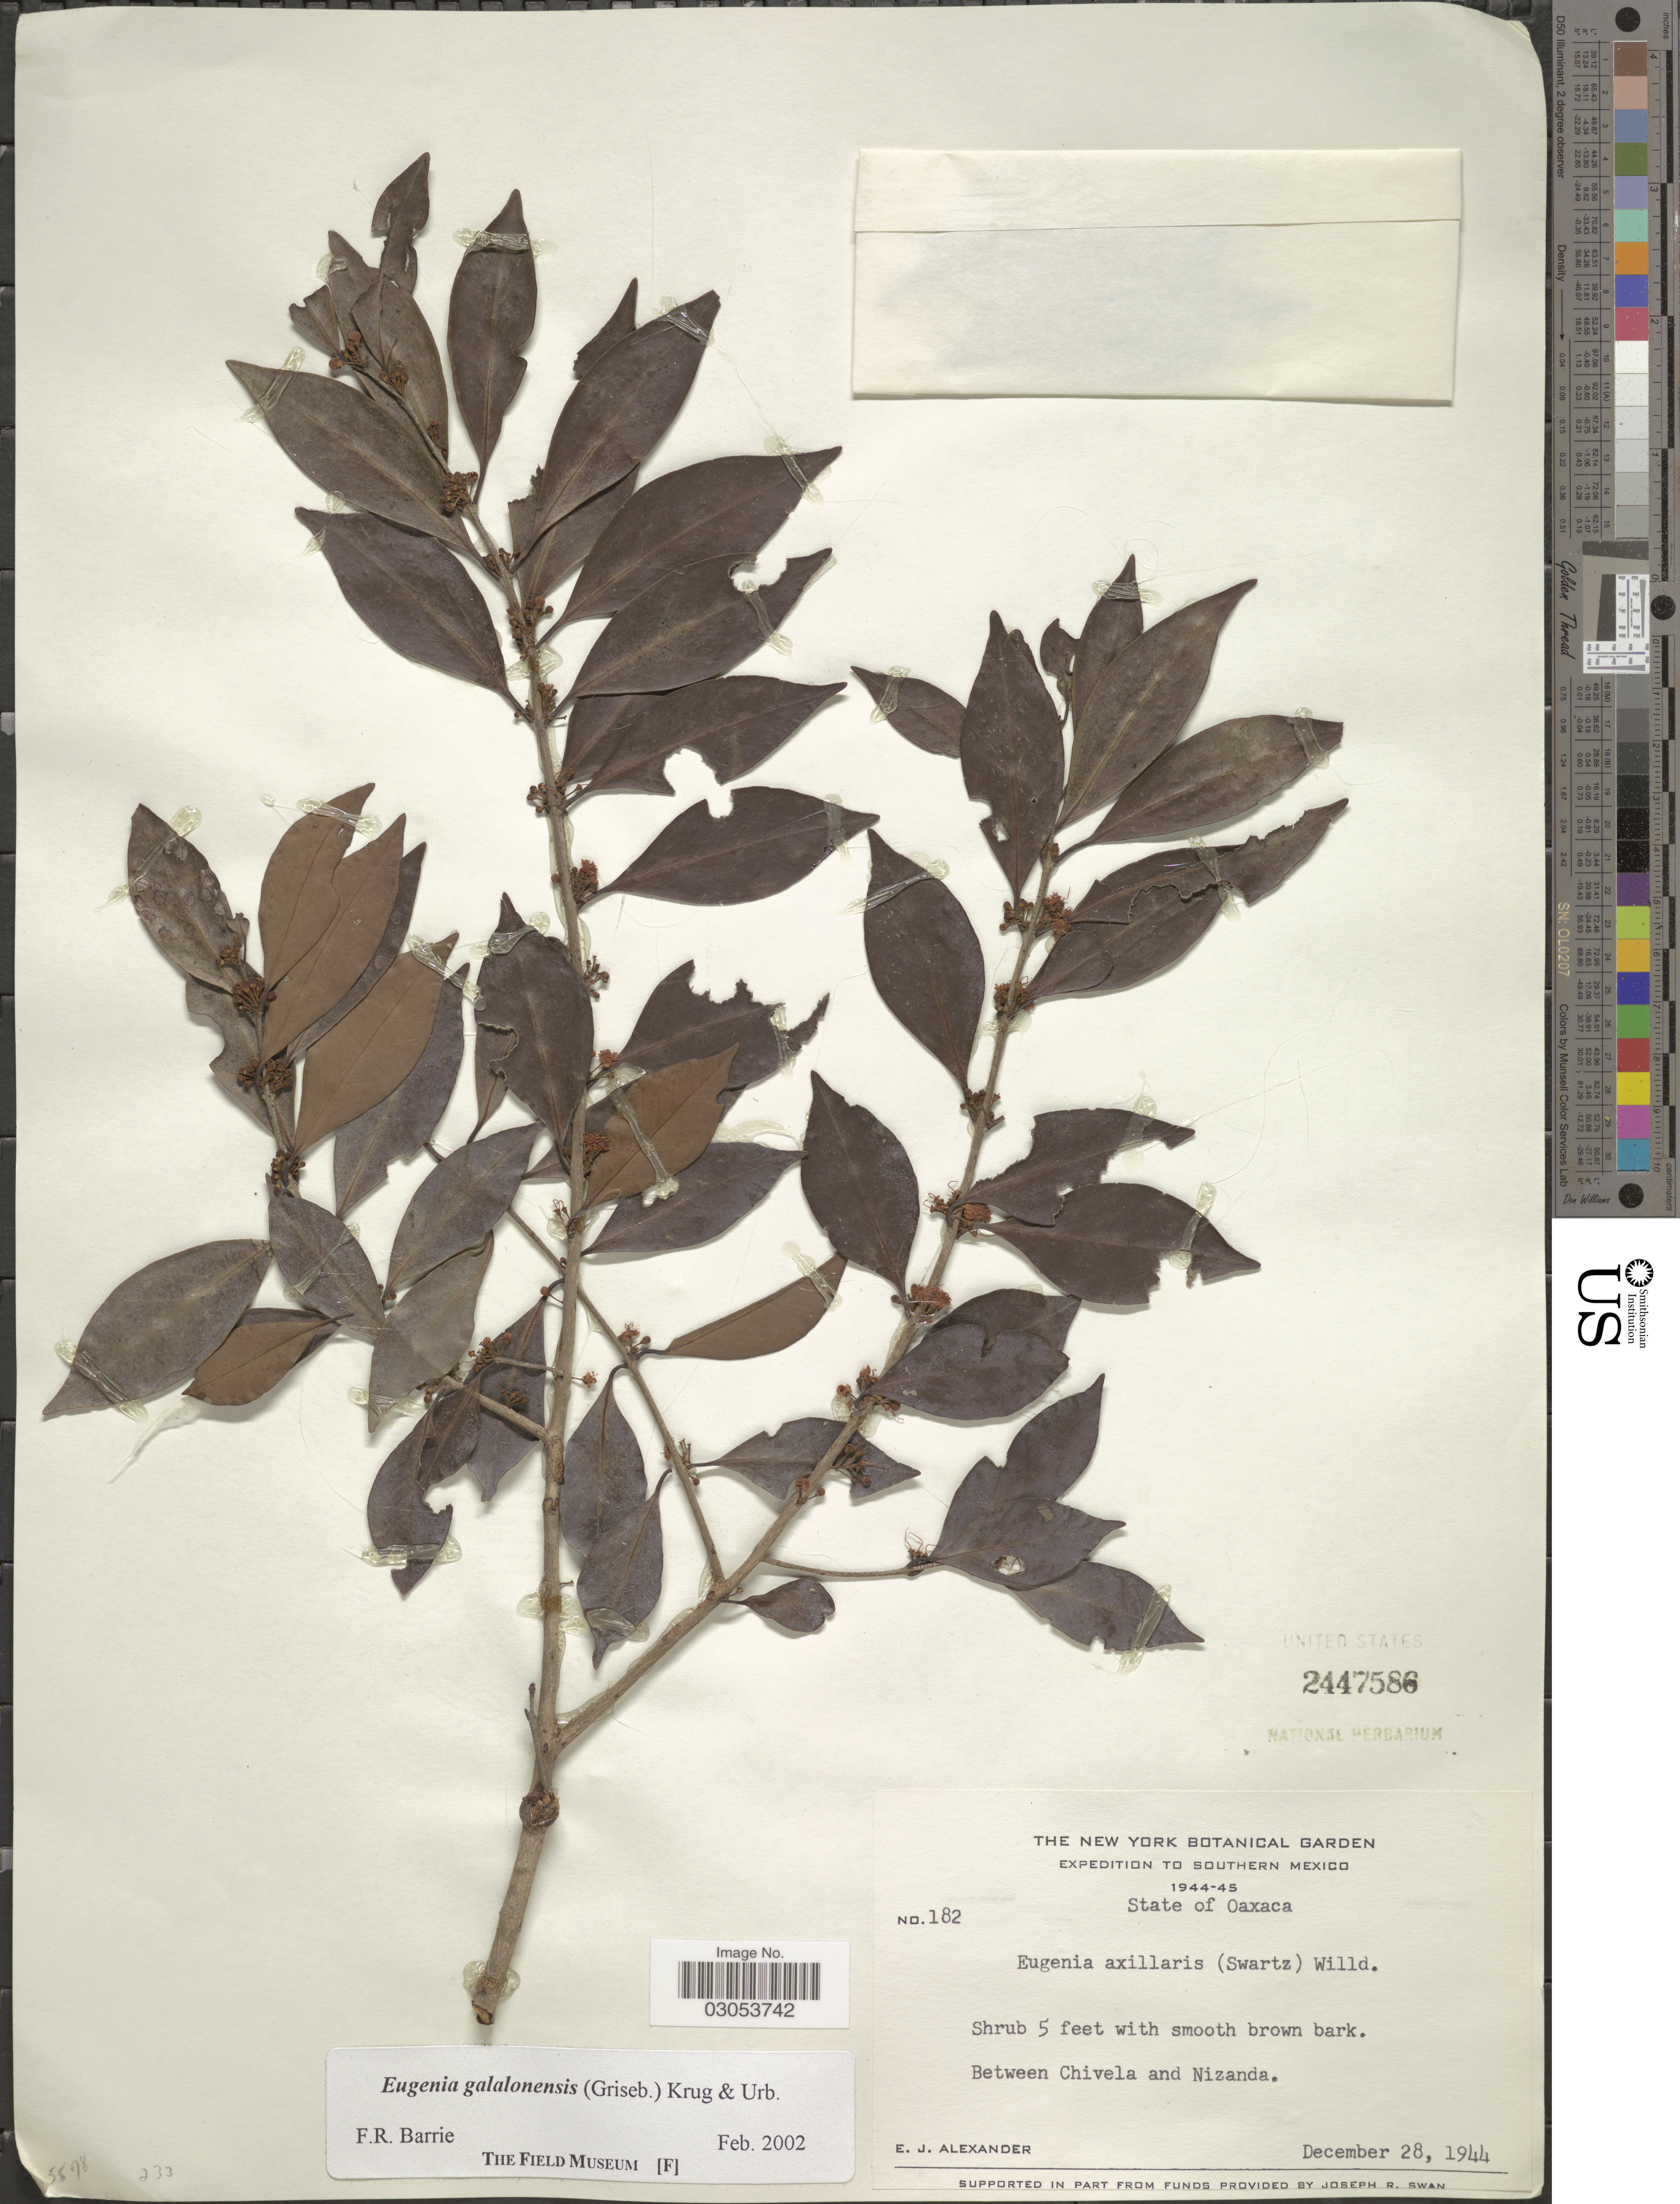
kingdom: Plantae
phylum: Tracheophyta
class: Magnoliopsida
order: Myrtales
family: Myrtaceae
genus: Eugenia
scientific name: Eugenia galalonensis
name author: (Griseb.) Krug & Urb.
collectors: E. J. Alexander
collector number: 182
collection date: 1944-12-28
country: Mexico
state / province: Oaxaca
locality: Southern Mexico. Between Chivela and Nizanda.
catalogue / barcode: US 2447586